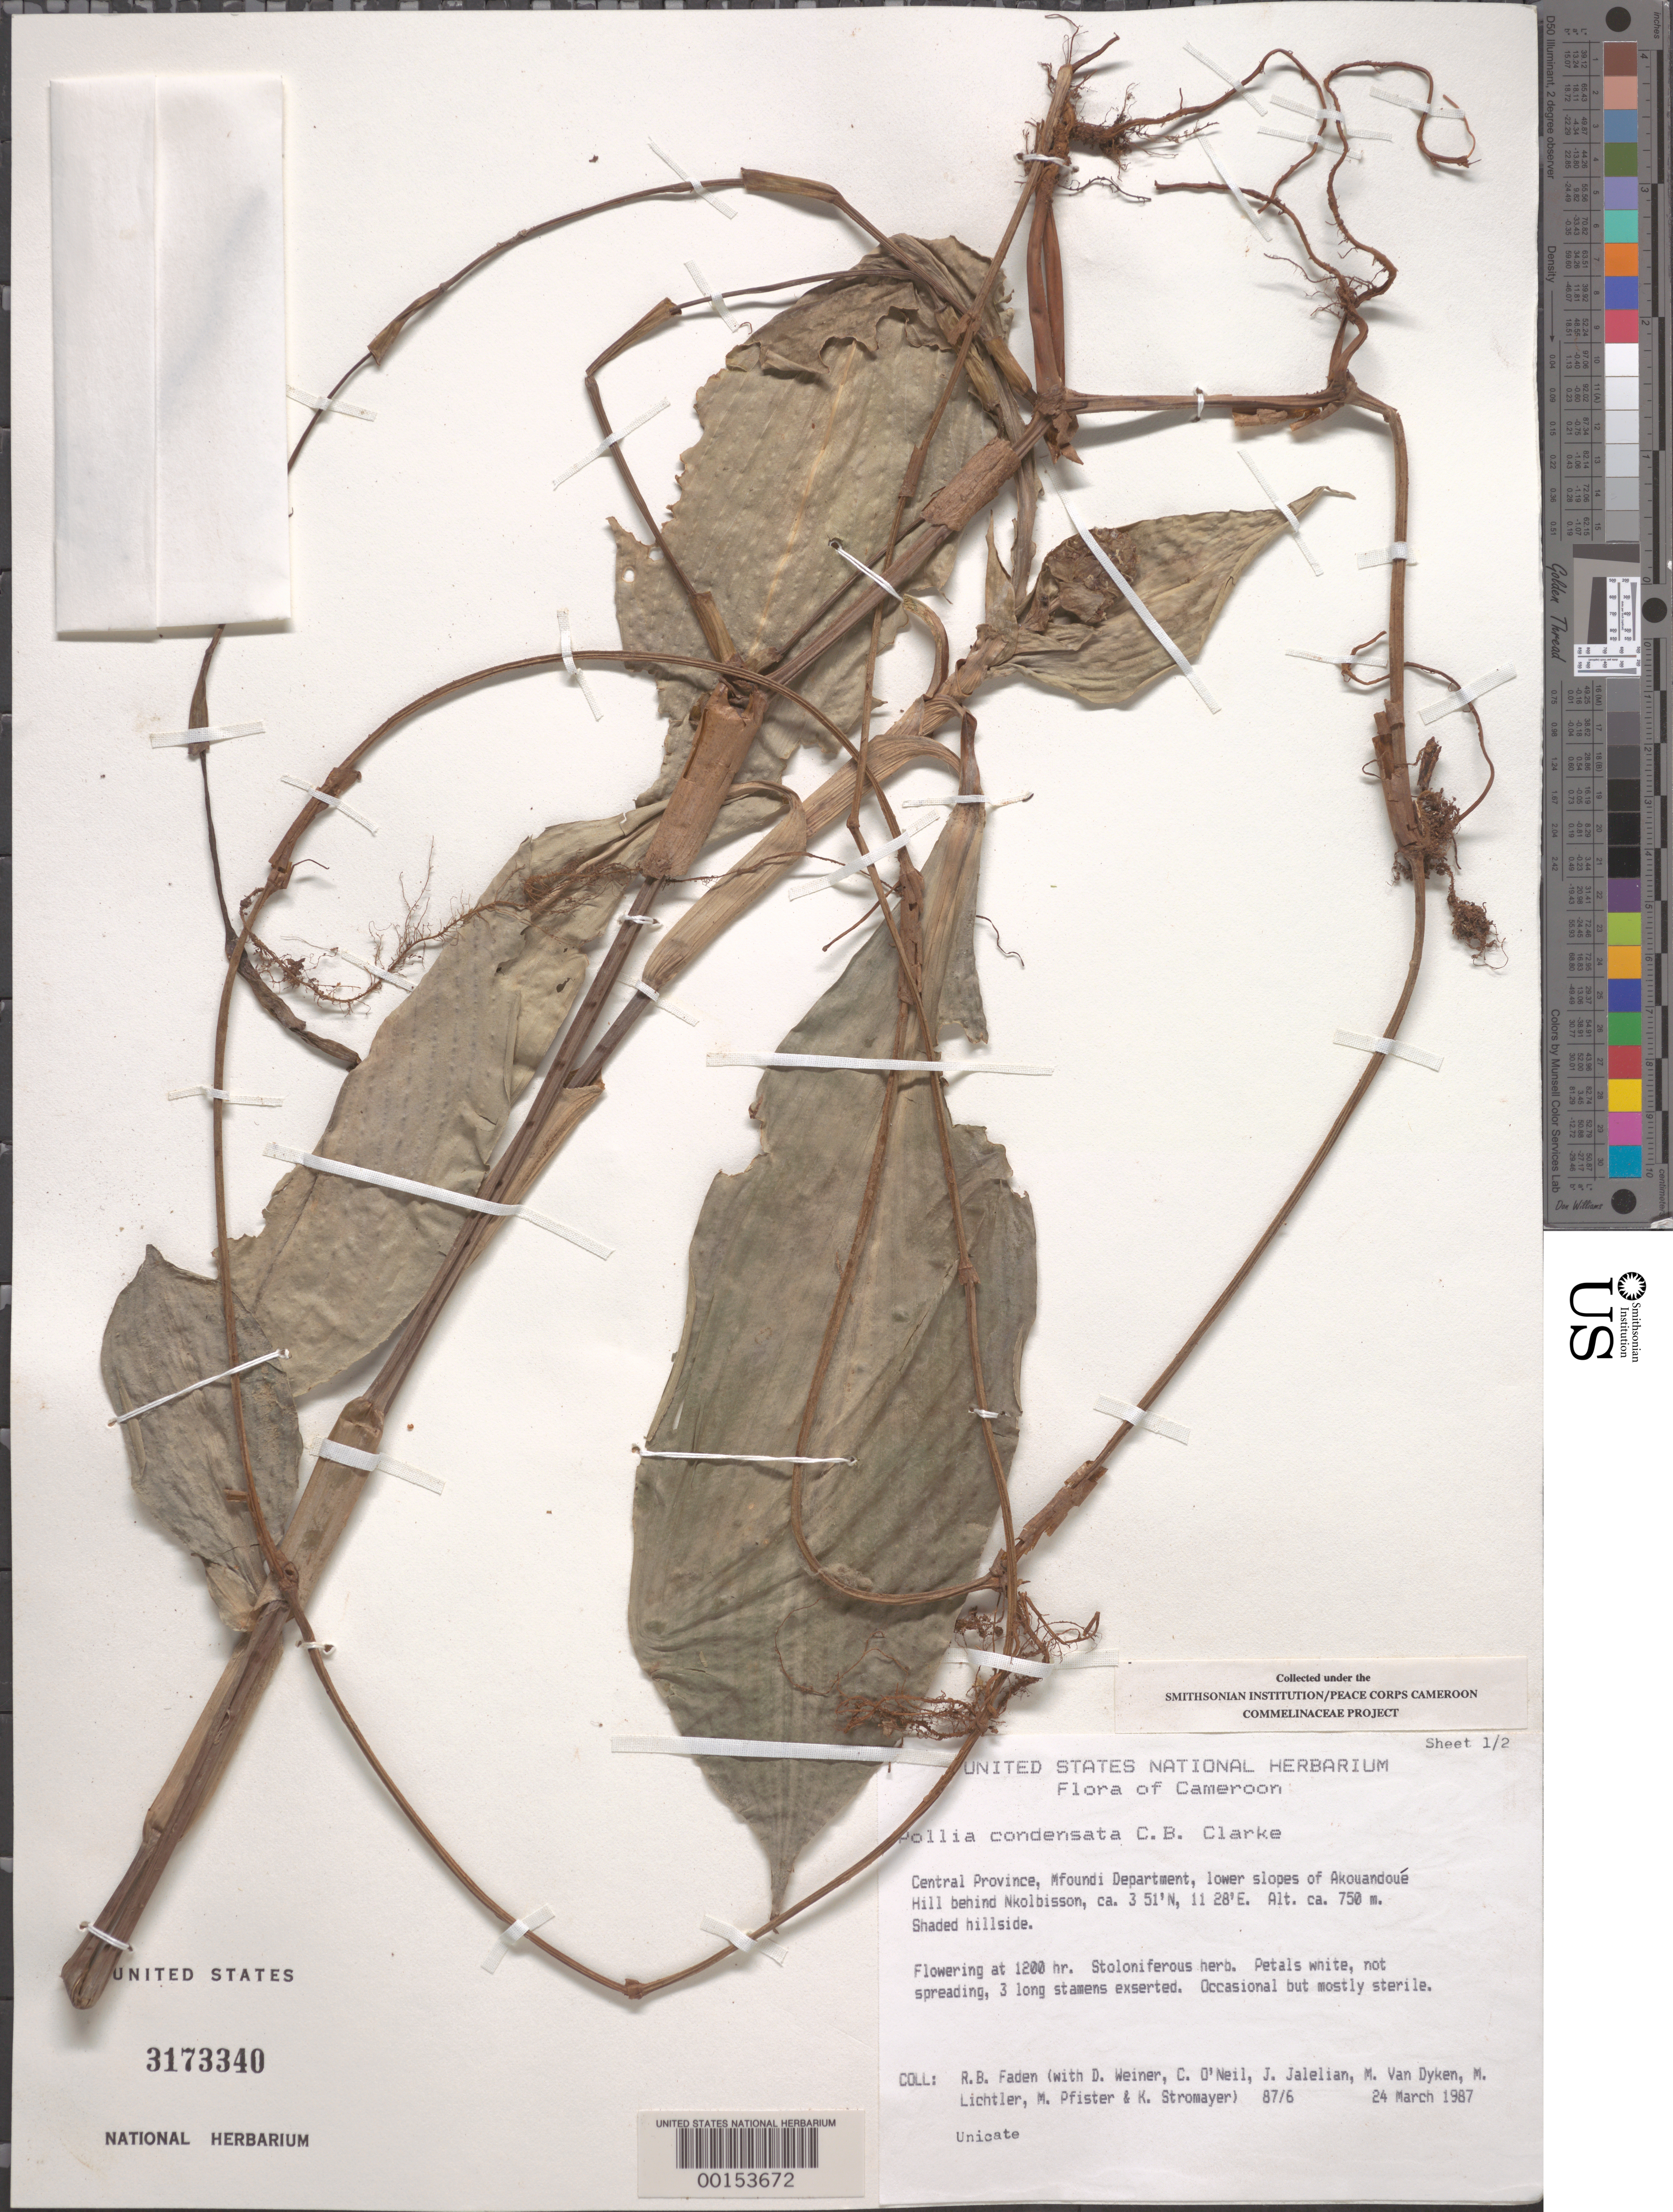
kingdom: Plantae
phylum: Tracheophyta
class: Liliopsida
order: Commelinales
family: Commelinaceae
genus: Pollia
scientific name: Pollia condensata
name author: C.B. Clarke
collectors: R. B. Faden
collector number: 87/6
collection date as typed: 24 Mar 1987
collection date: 1987-03-24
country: Cameroon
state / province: Centre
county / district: Mfoundi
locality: Lower slopes of akouandoue hill behind nkolbisson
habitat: Shaded hillside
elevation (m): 750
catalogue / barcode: US 3173340